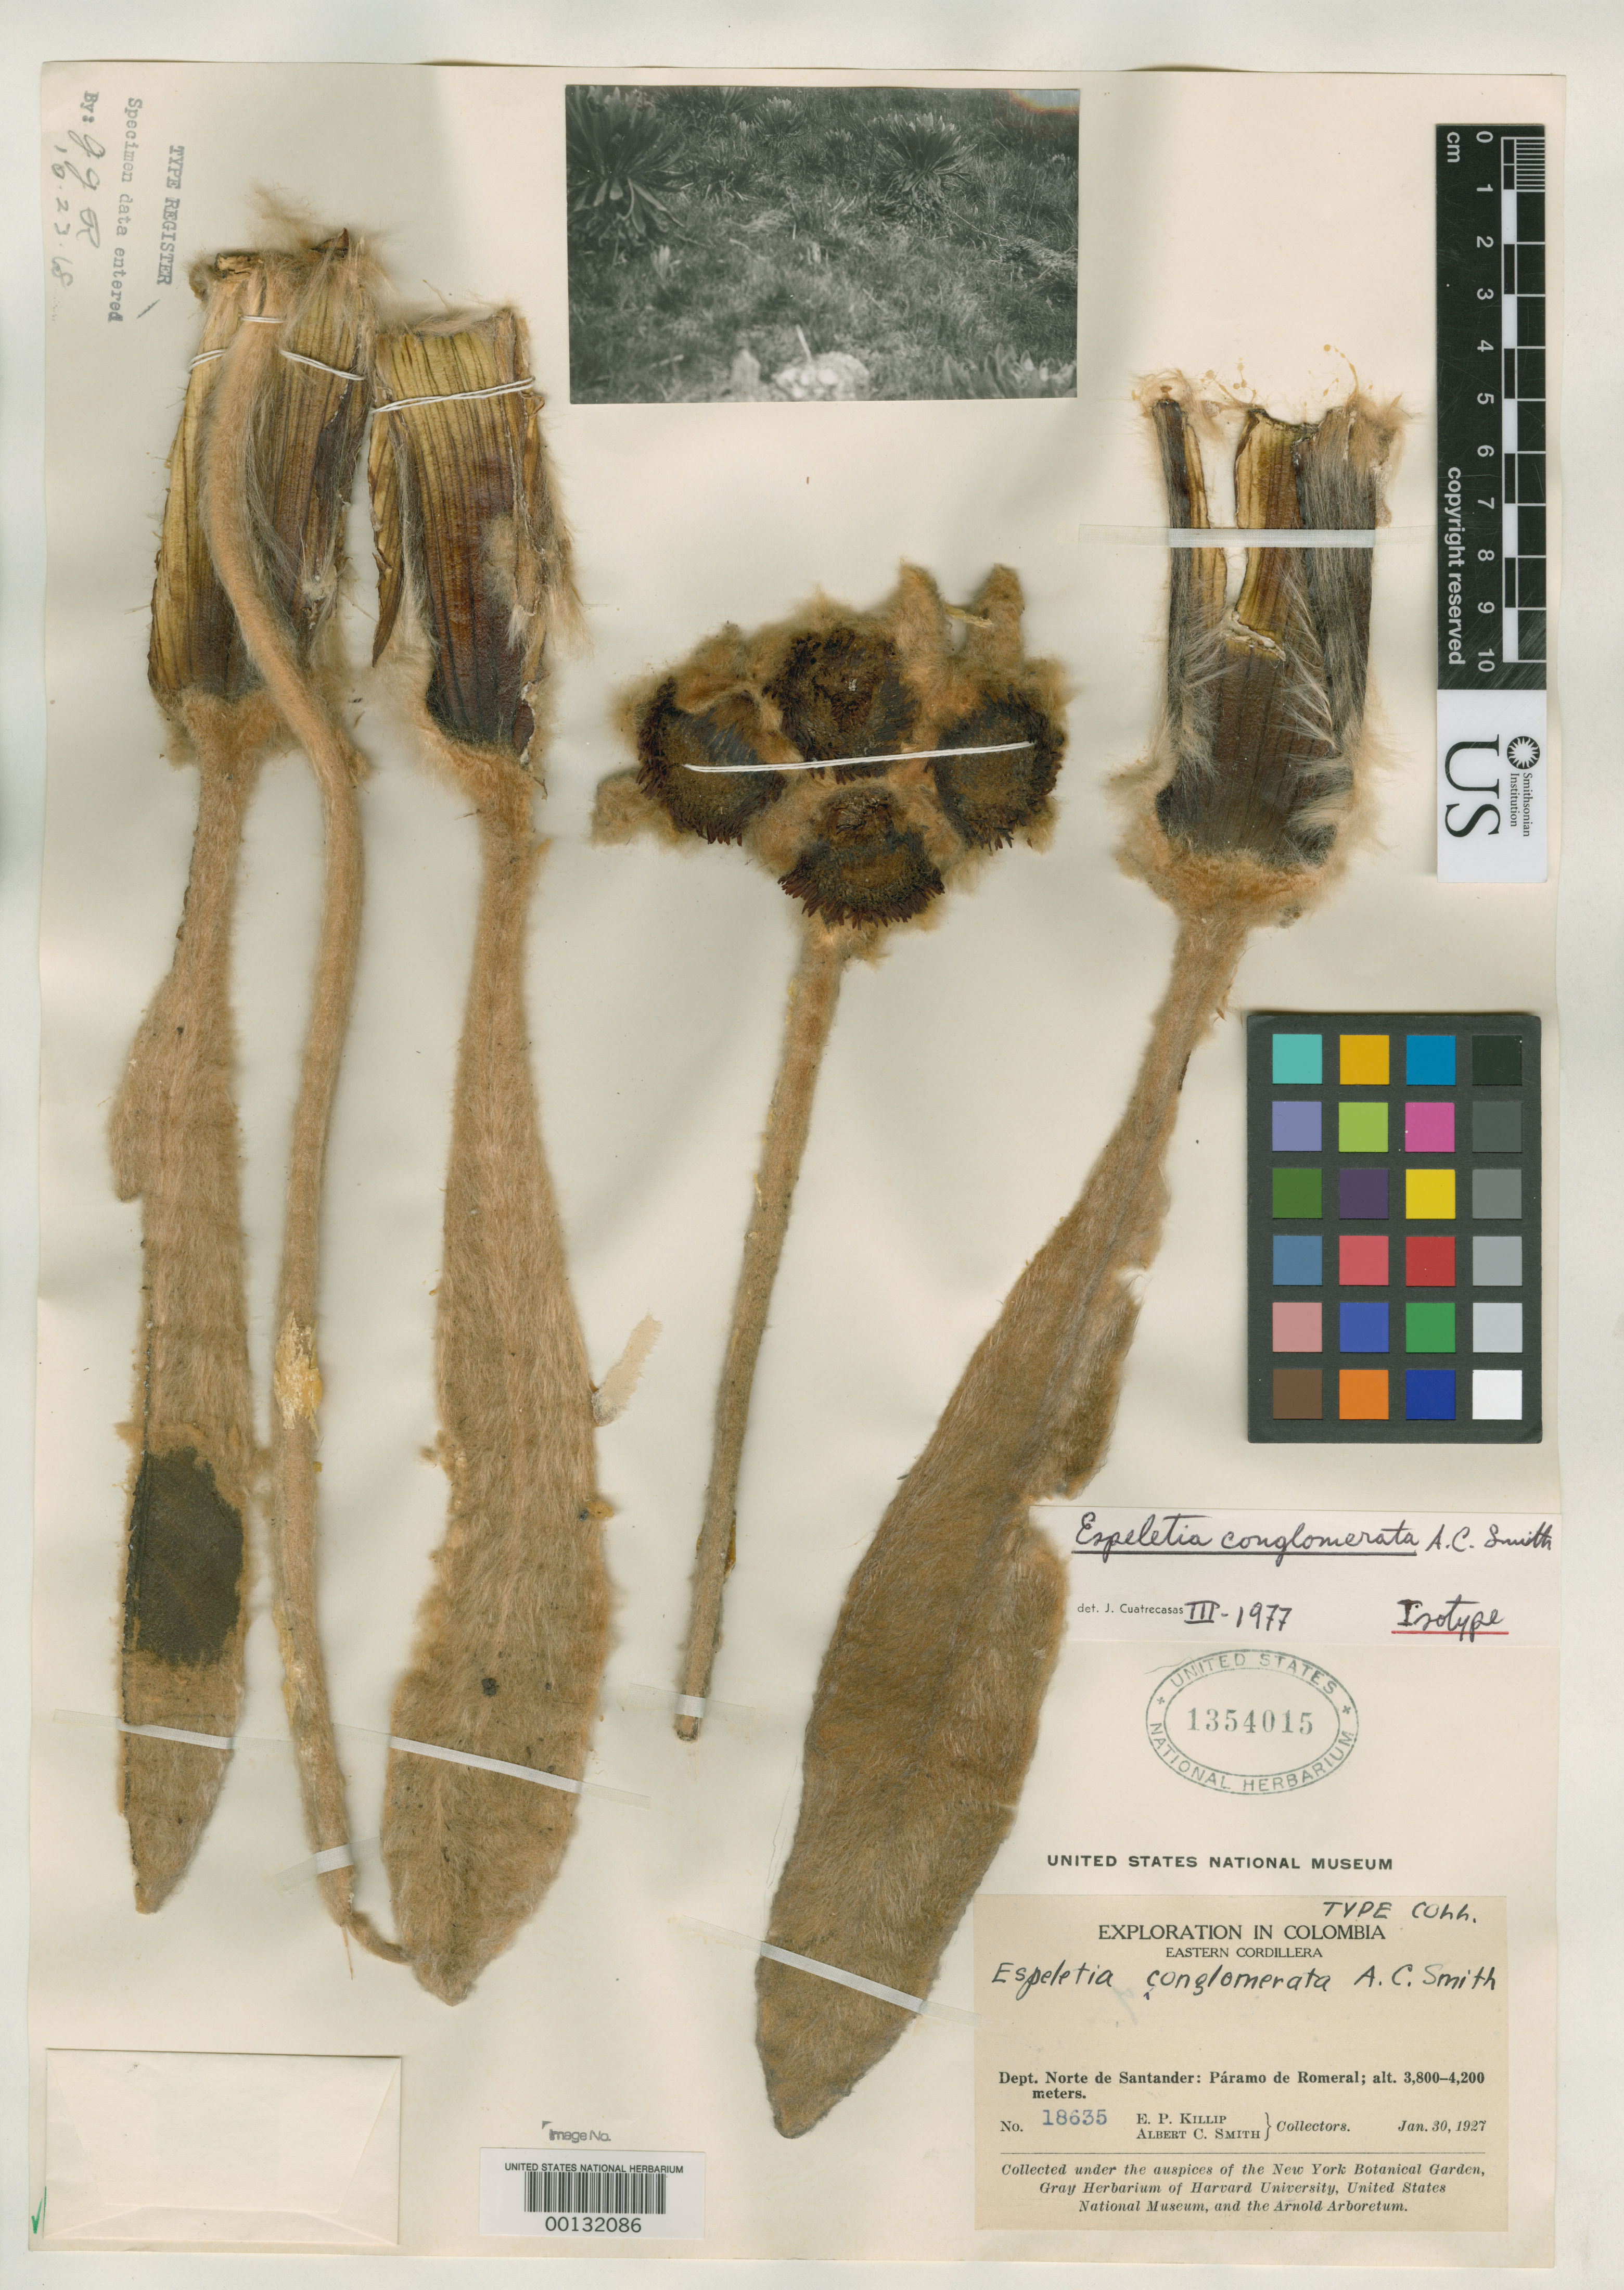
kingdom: Plantae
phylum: Tracheophyta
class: Magnoliopsida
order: Asterales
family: Asteraceae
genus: Espeletia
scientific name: Espeletia conglomerata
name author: A.C. Sm.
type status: Isotype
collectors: E. P. Killip & A. C. Smith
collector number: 18635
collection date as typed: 30 Jan 1927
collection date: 1927-01-30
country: Colombia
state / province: Norte de Santander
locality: Páramo de Romeral.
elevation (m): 3800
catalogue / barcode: US 1354015